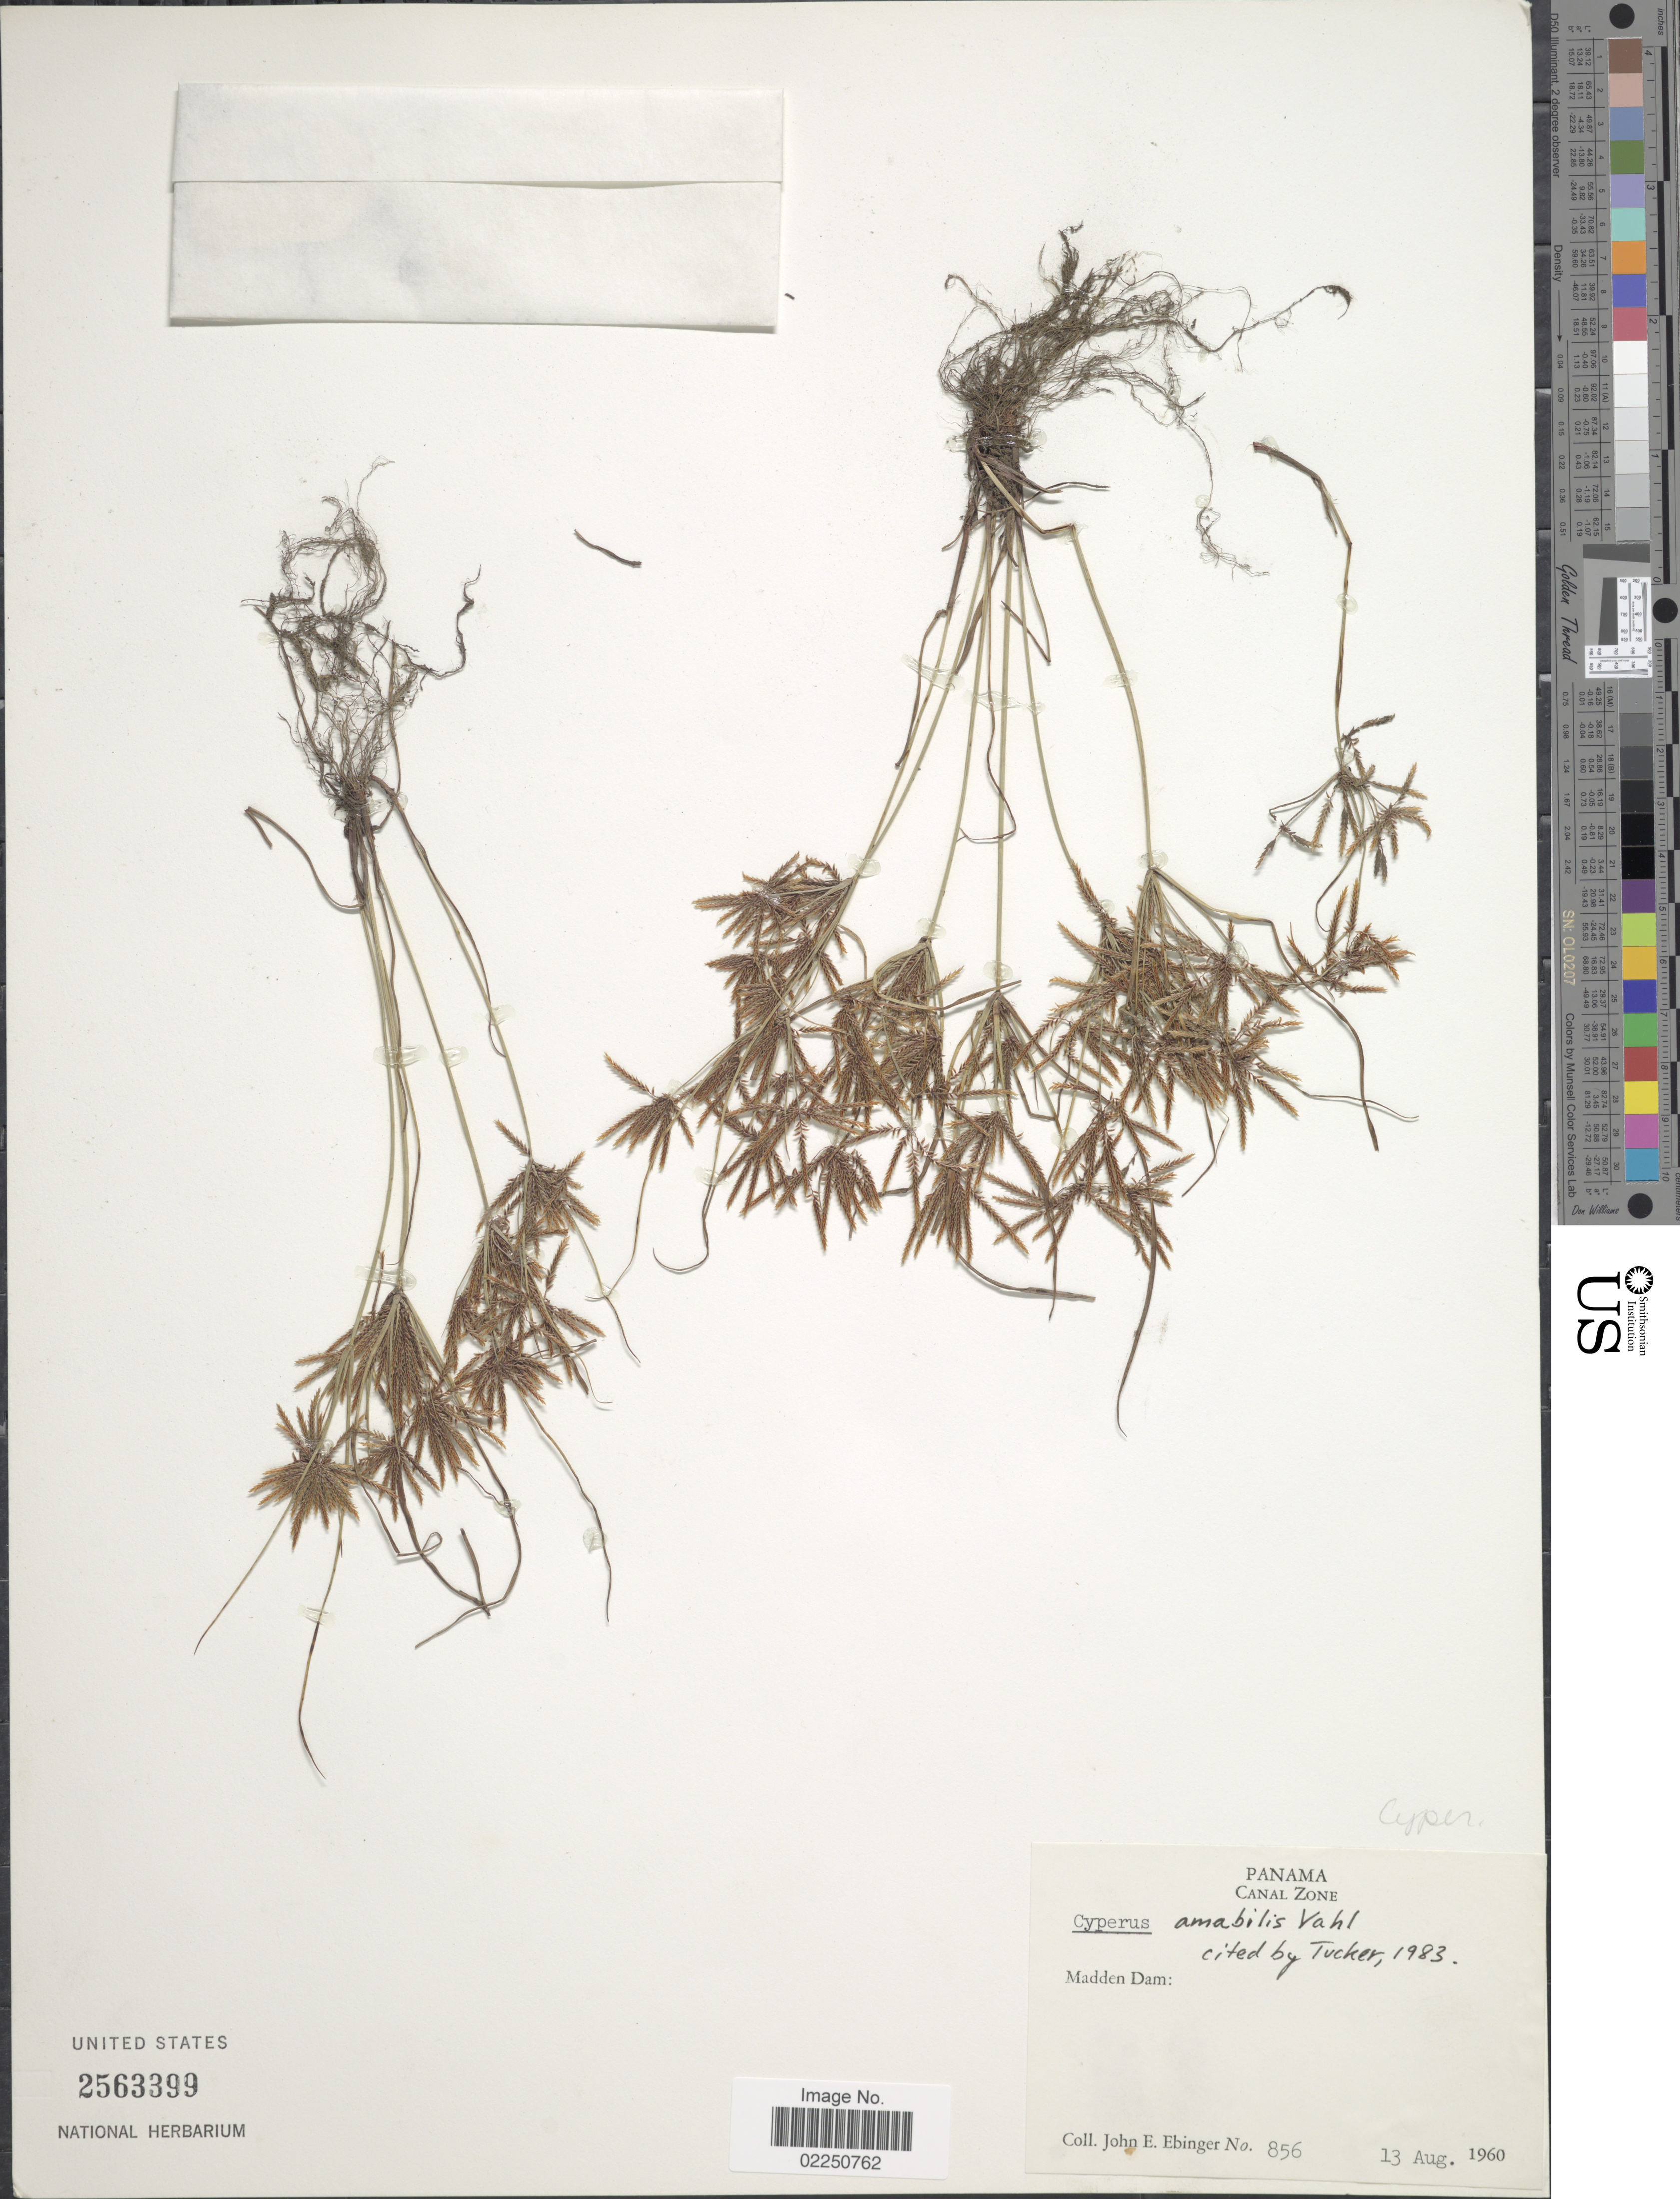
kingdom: Plantae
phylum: Tracheophyta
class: Liliopsida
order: Poales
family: Cyperaceae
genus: Cyperus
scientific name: Cyperus amabilis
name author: Vahl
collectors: J. Ebinger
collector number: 856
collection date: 1960-08-13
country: Panama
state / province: Colón / Panamá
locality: Canal Zone. Madden Dam:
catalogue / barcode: US 2563399